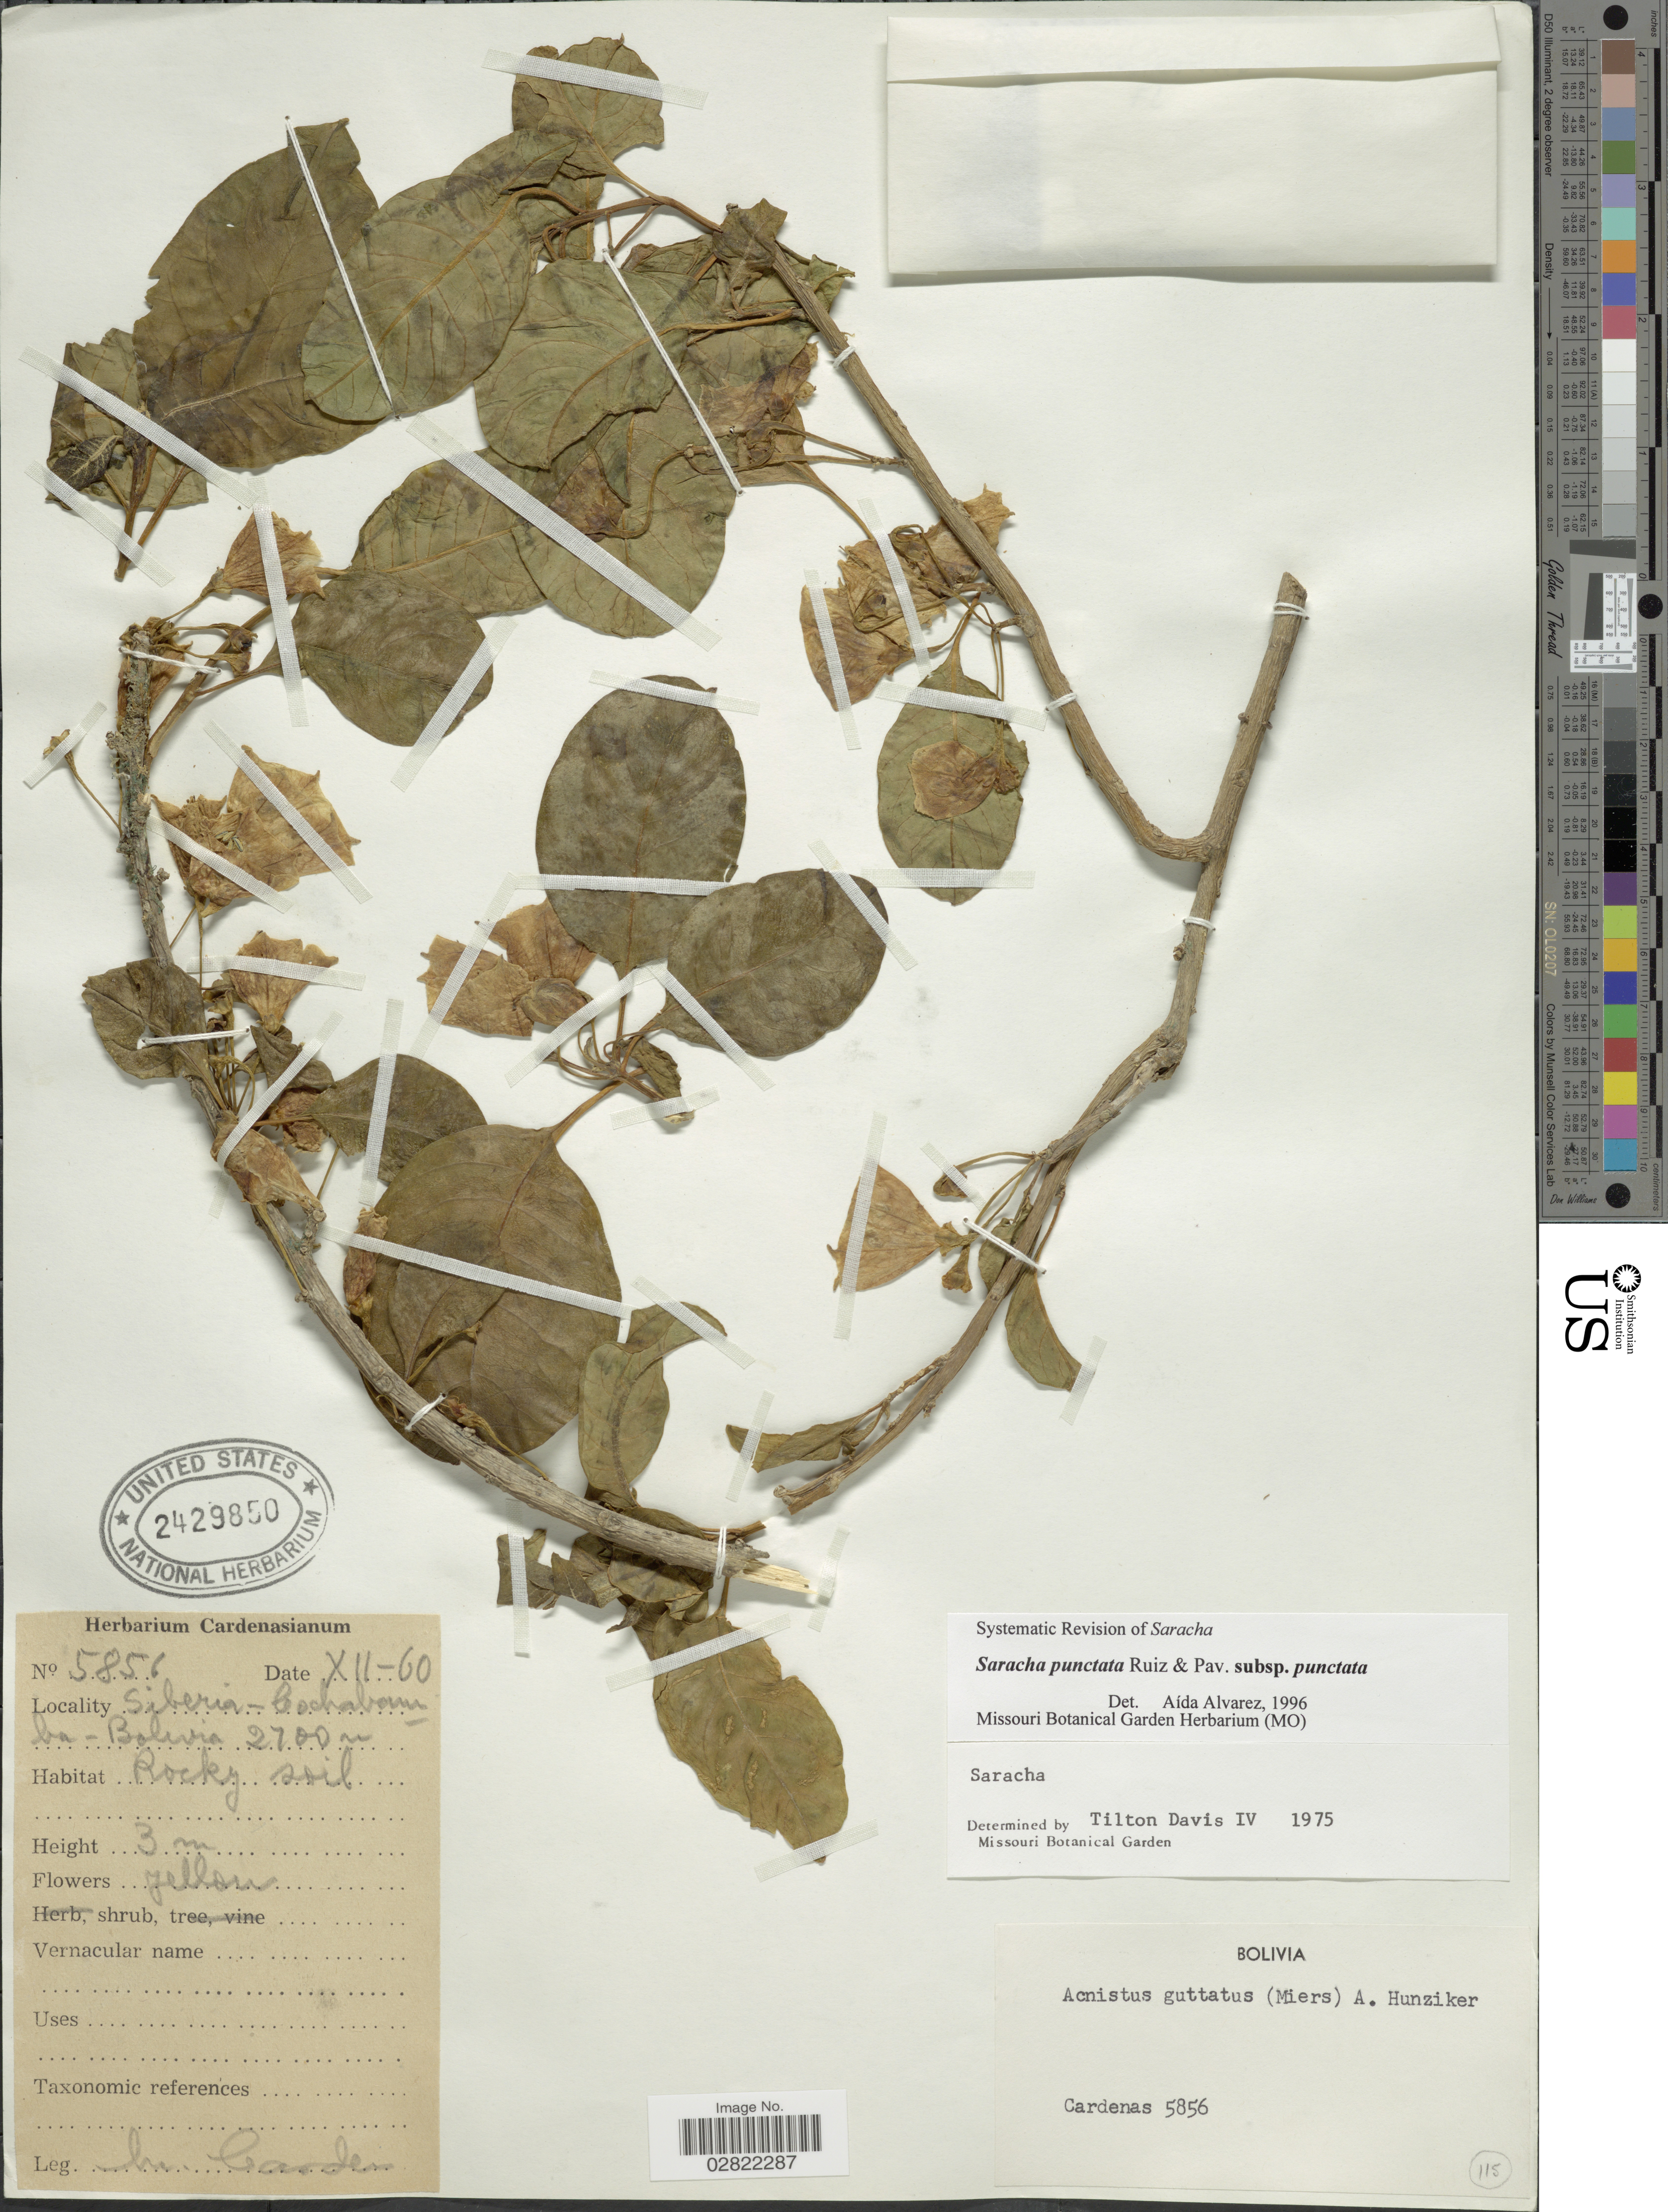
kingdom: Plantae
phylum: Tracheophyta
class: Magnoliopsida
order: Solanales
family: Solanaceae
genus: Saracha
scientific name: Saracha punctata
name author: Ruiz & Pav.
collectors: M. Cárdenas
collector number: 5856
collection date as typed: Transcribed d/m/y: /12/60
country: Bolivia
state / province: Cochabamba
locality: Siberia - Cochabamba, Bolivia.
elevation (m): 2700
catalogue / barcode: US 2429850